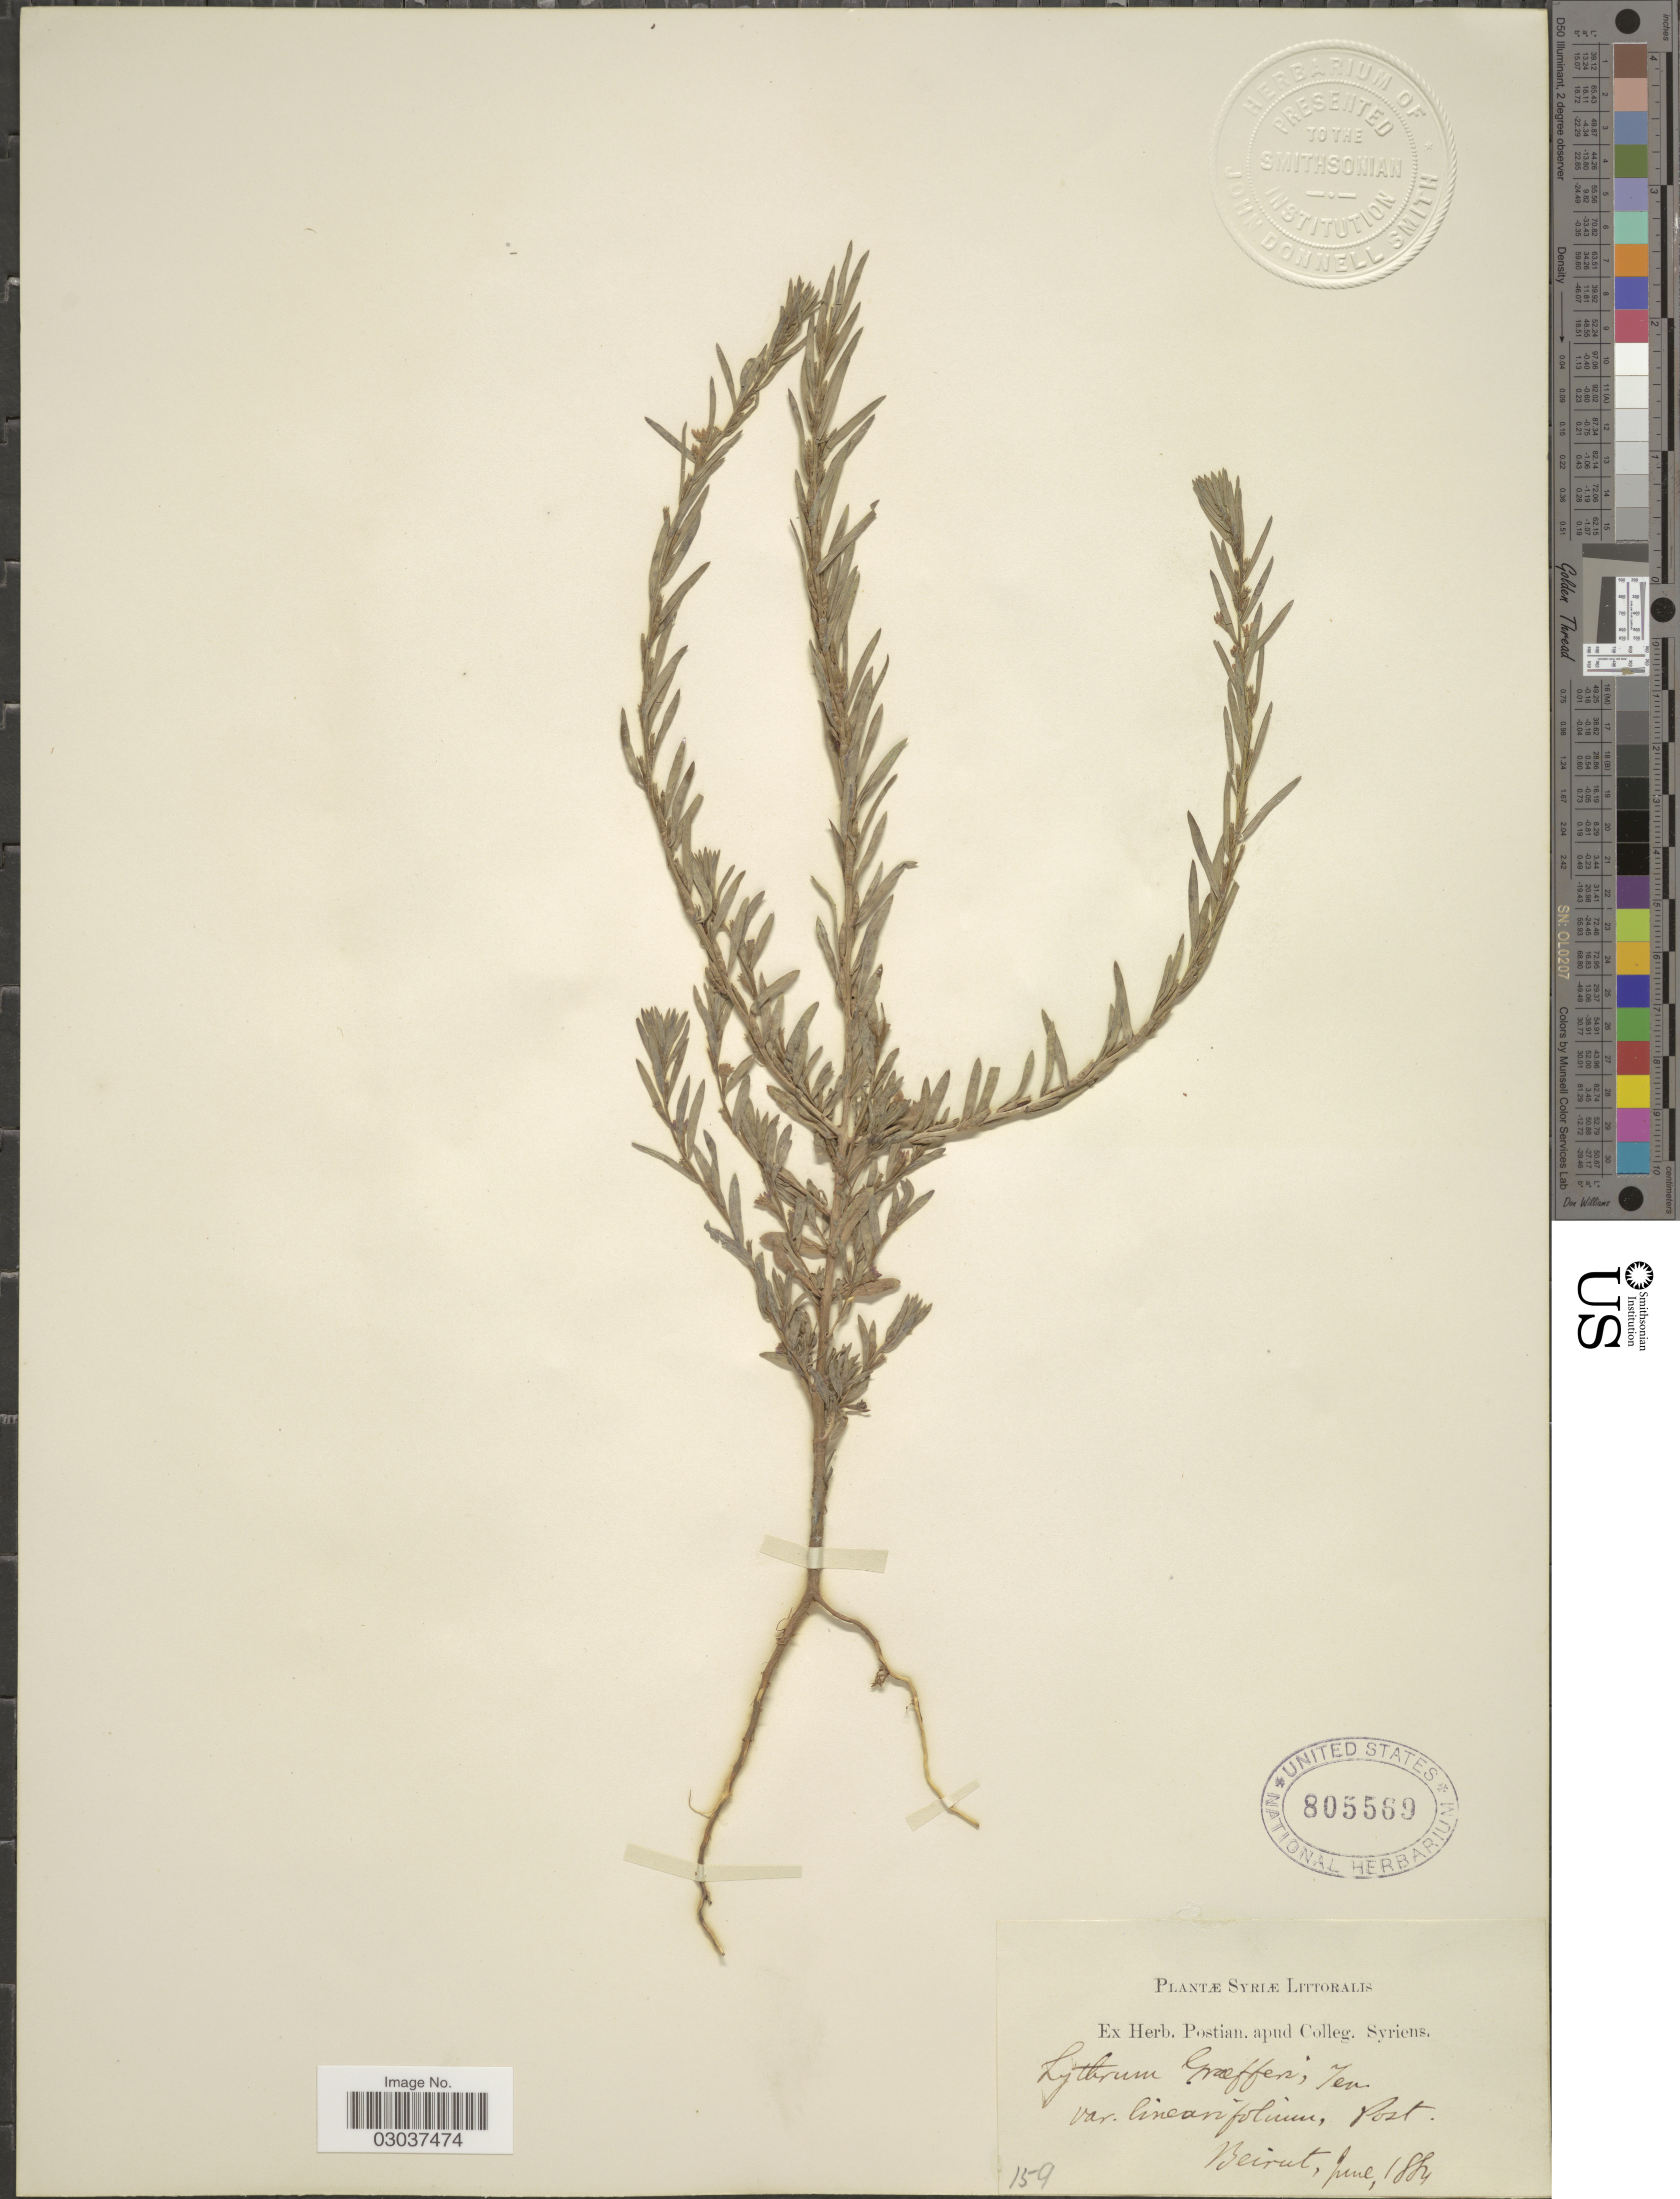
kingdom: Plantae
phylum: Tracheophyta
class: Magnoliopsida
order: Myrtales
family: Lythraceae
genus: Lythrum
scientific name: Lythrum graefferi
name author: Ten.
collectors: Ex herb. Postian. apud Colleg. Syriens.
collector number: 159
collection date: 1884-06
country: Lebanon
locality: Syriæ Littoralis. Beirut.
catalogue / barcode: US 805569